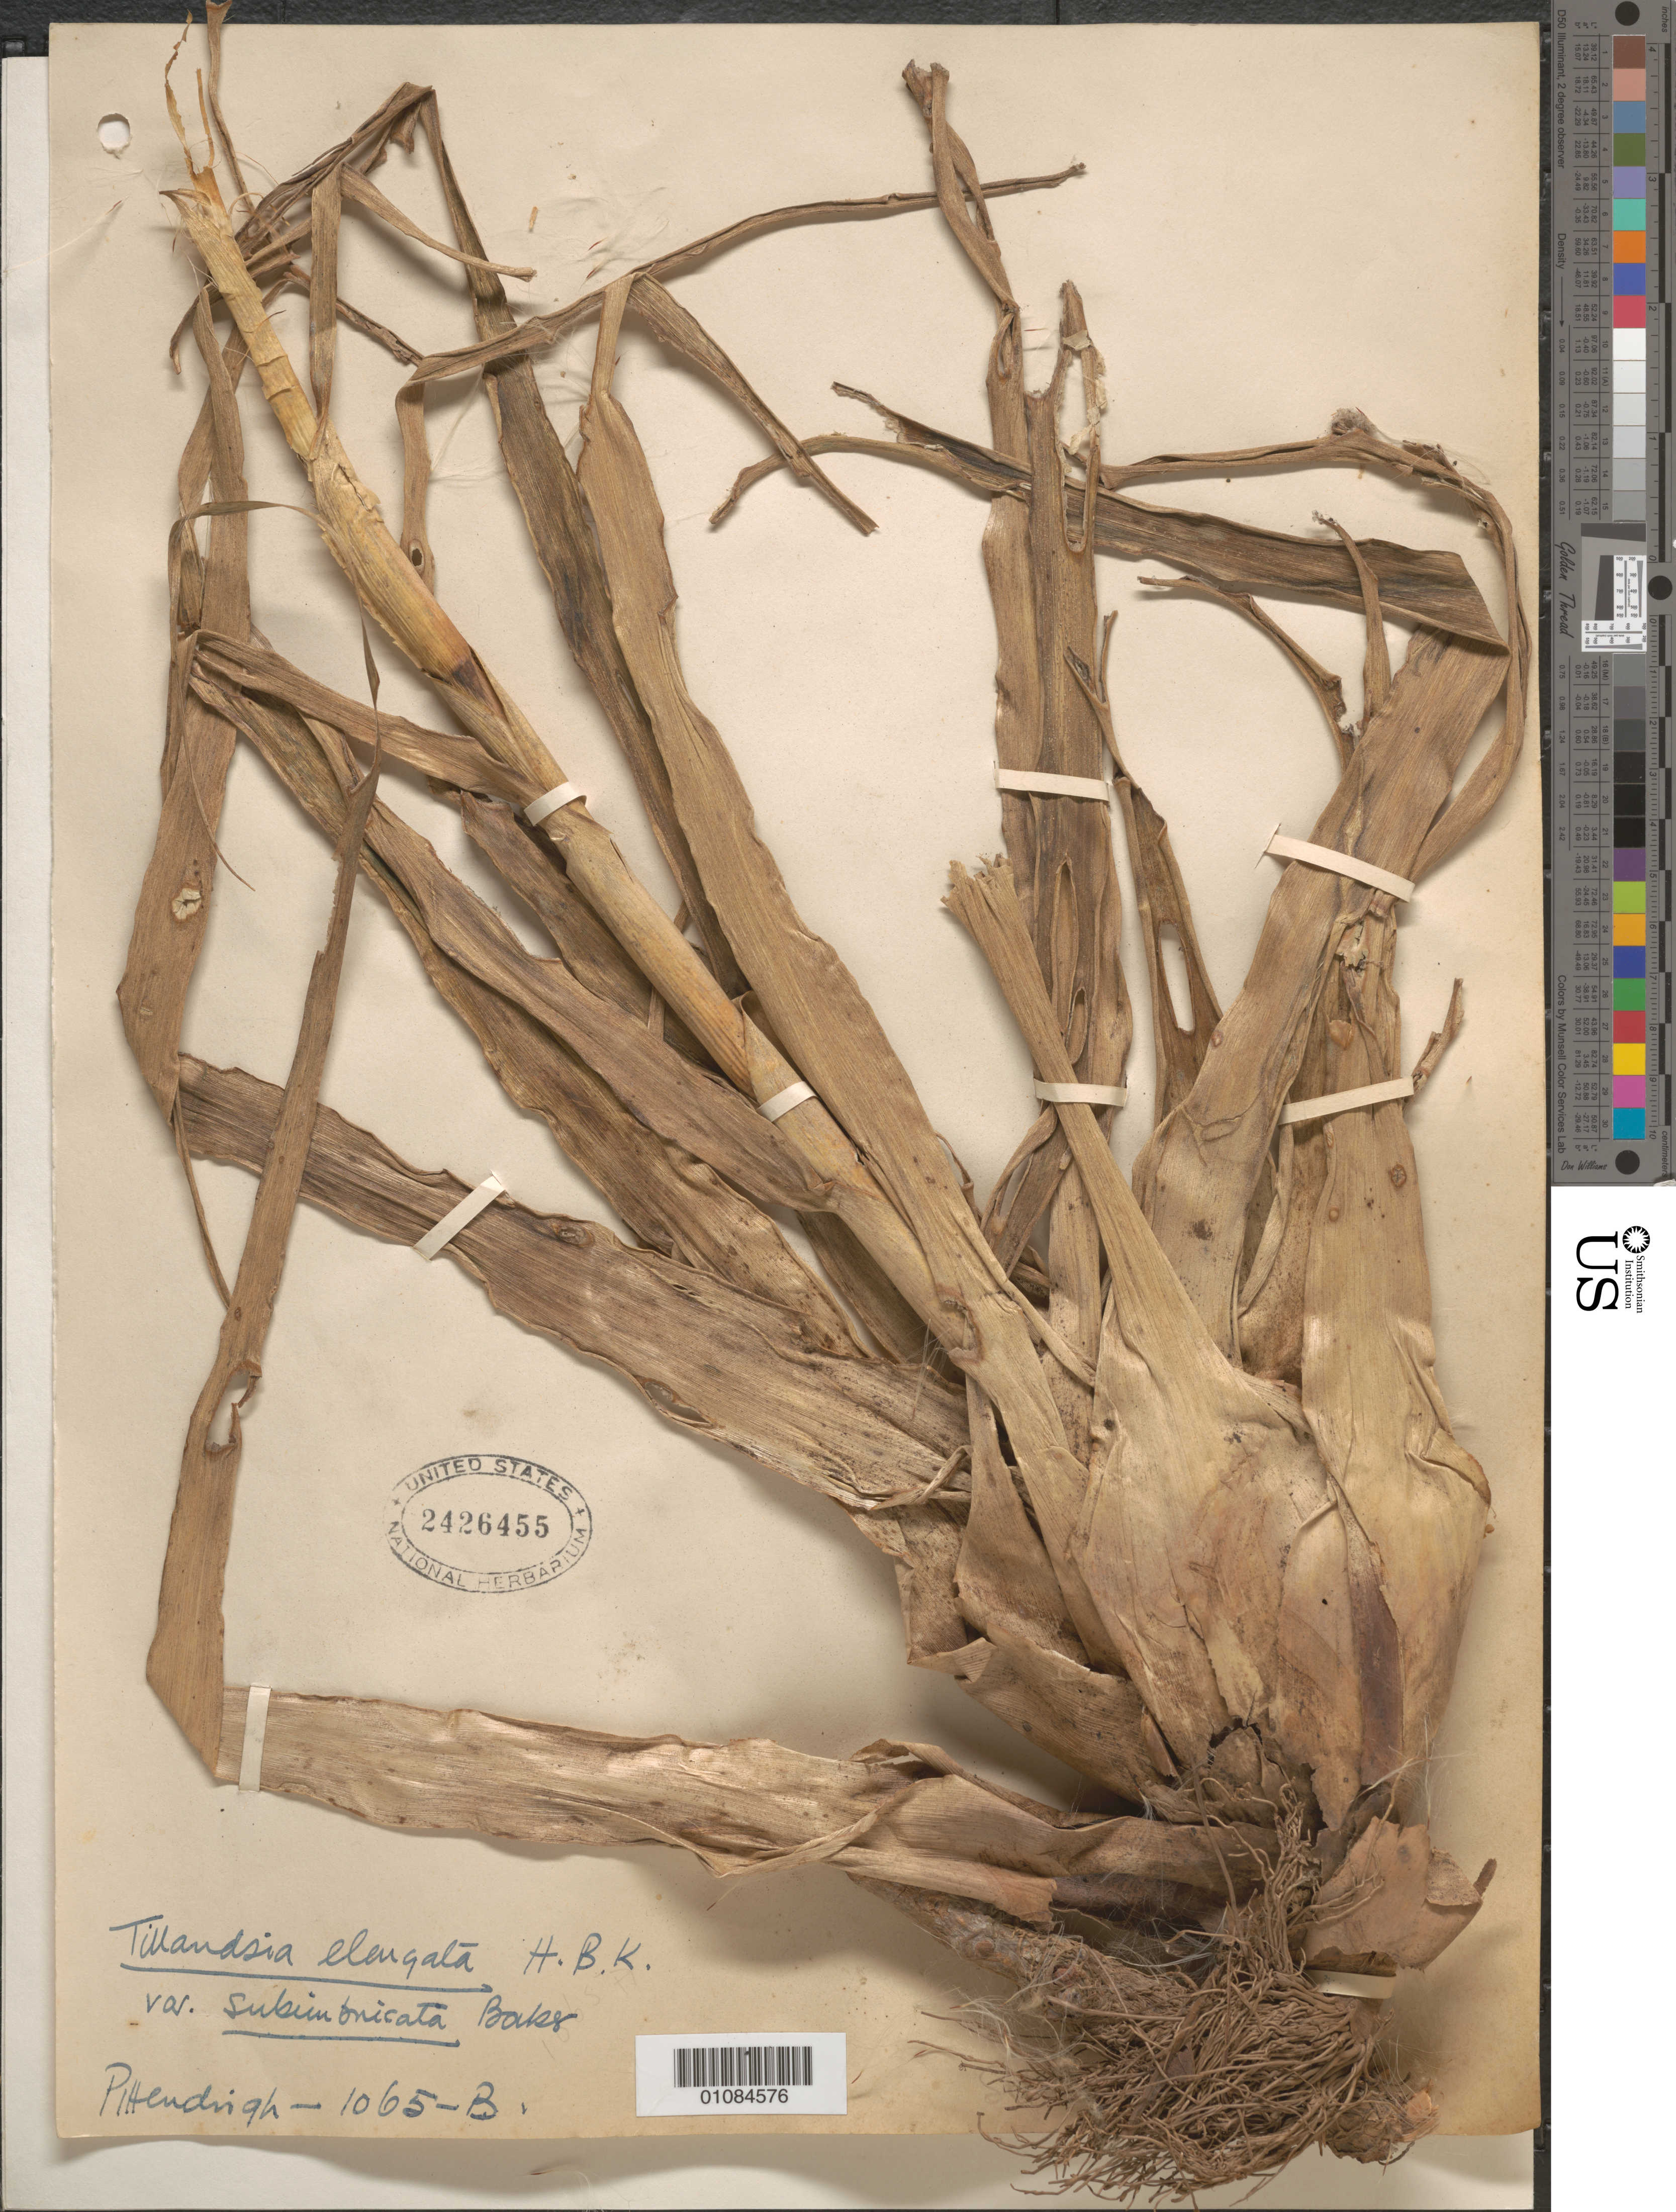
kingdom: Plantae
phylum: Tracheophyta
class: Liliopsida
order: Poales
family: Bromeliaceae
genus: Tillandsia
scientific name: Tillandsia elongata var. subimbricata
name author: (Baker) L.B. Sm.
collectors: C. S. Pittendrigh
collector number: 1065B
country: Trinidad and Tobago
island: Trinidad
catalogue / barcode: US 2426455